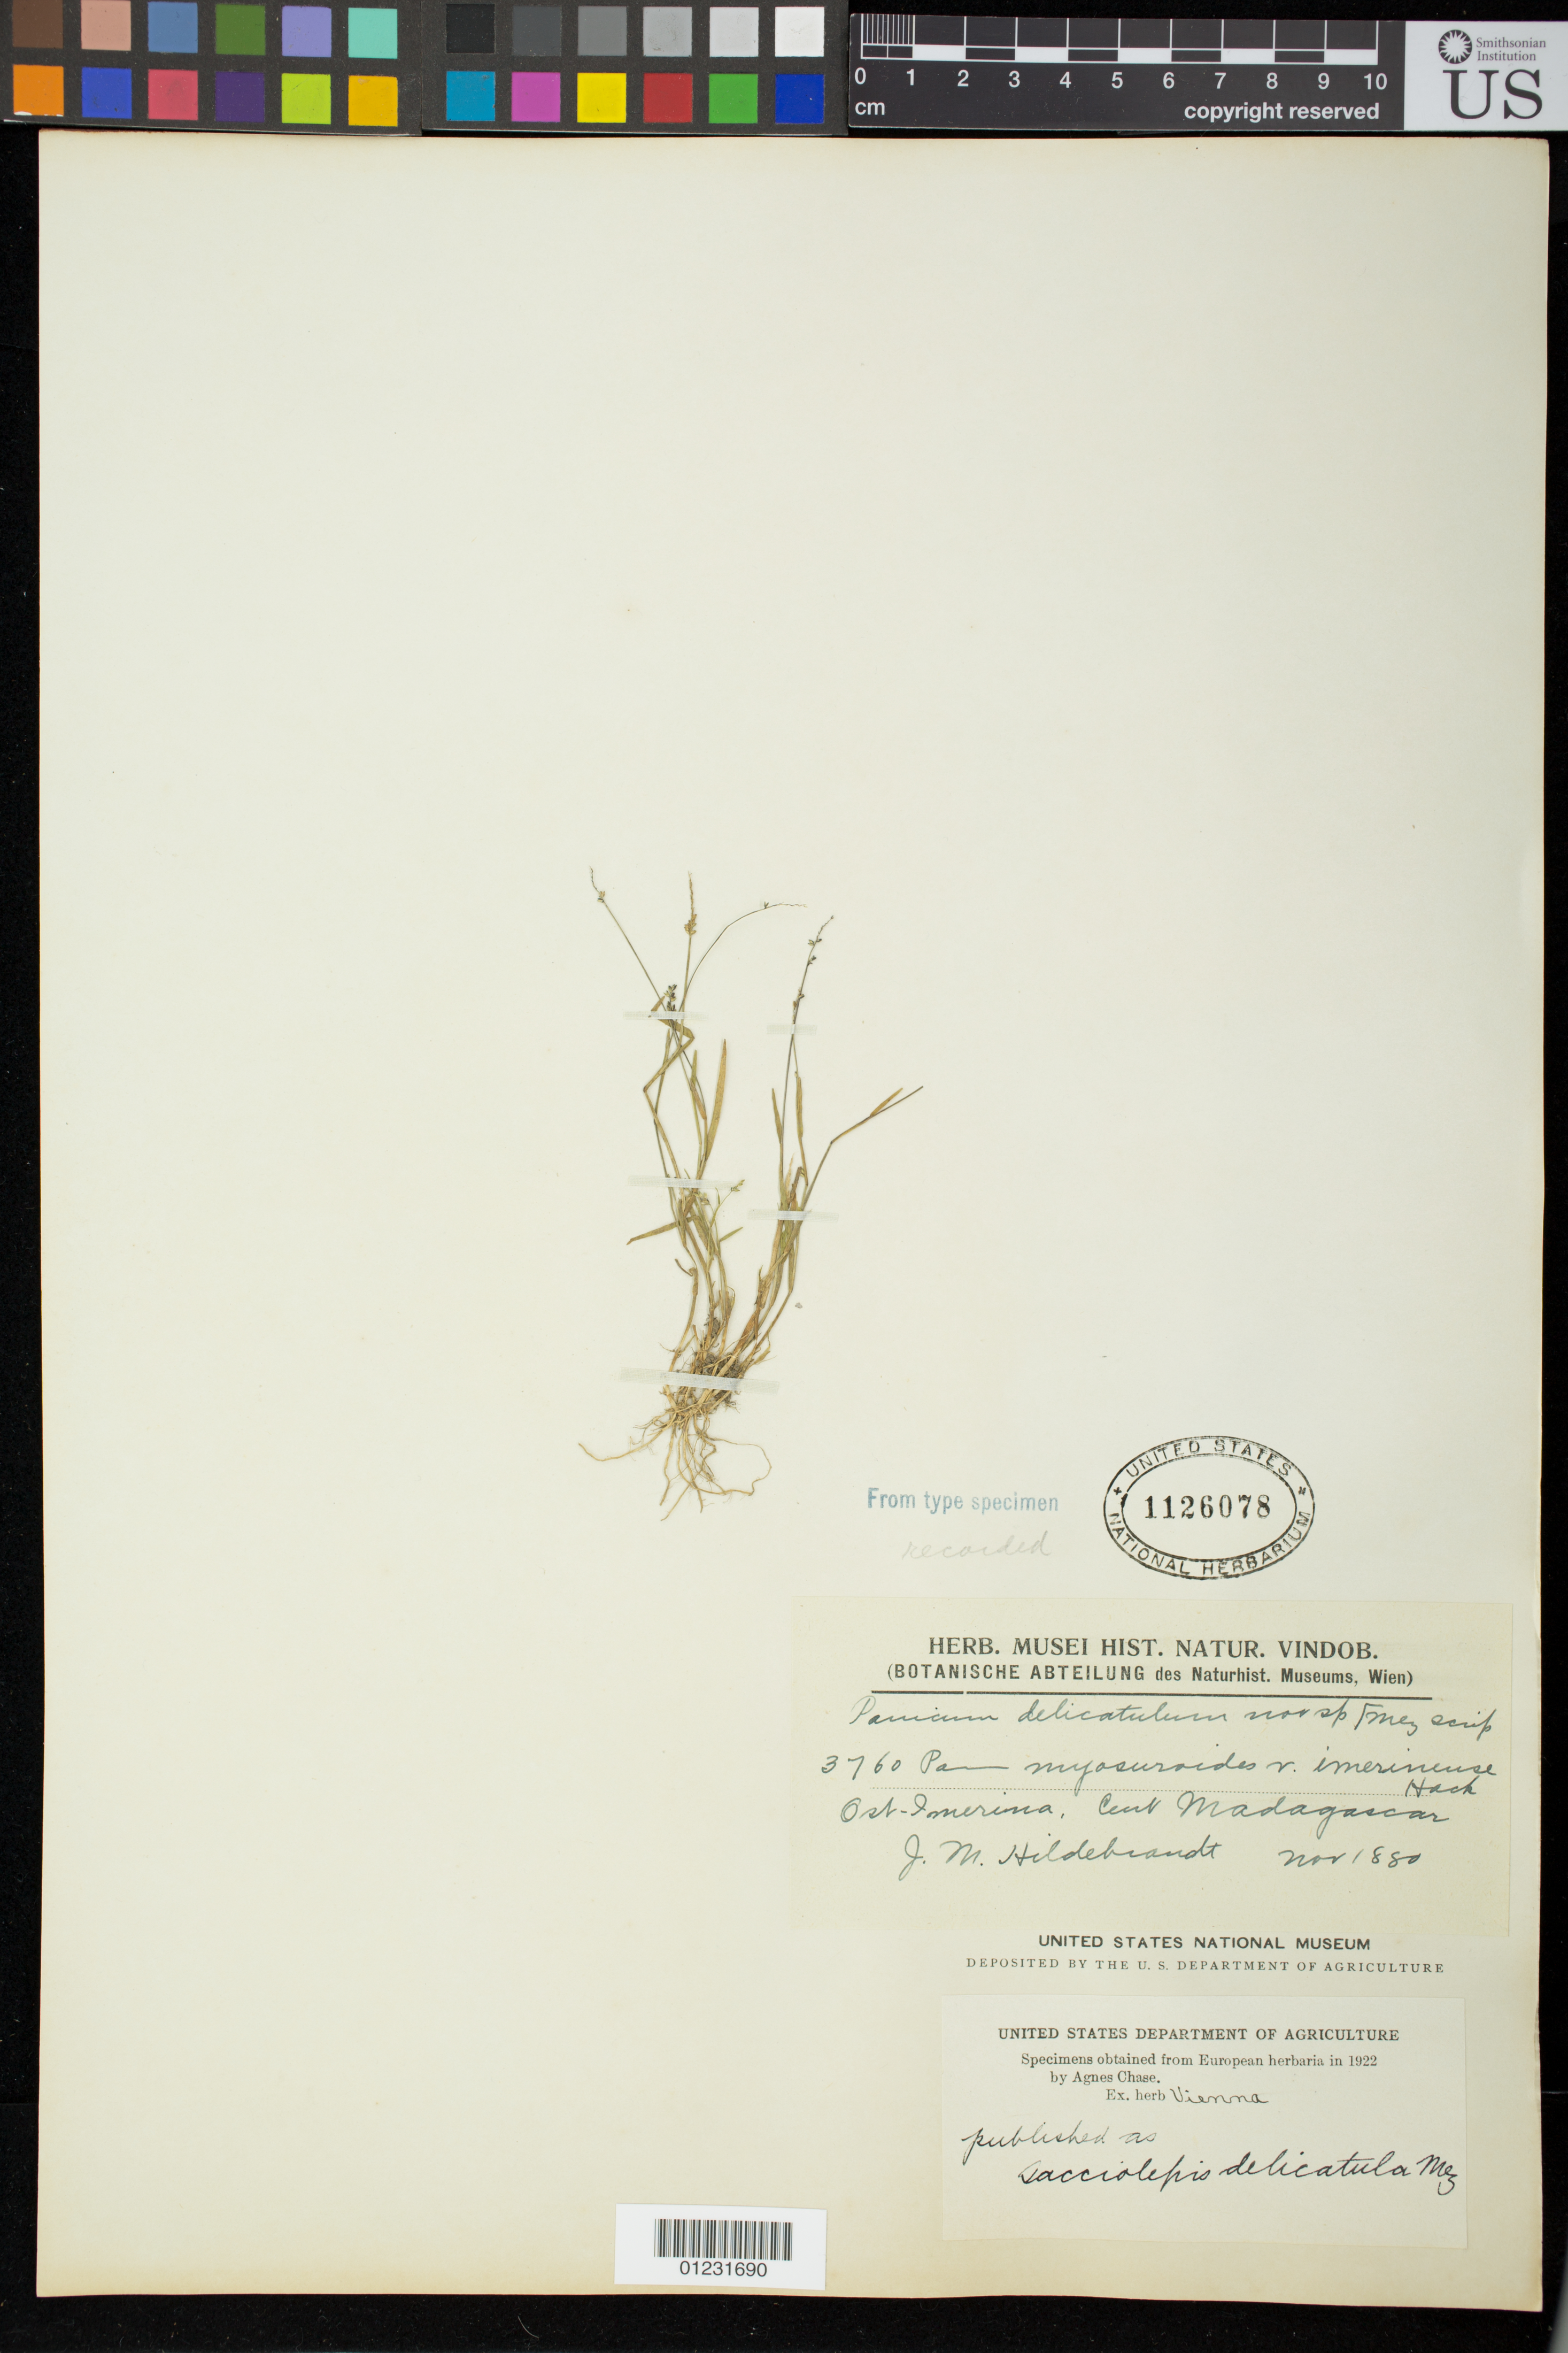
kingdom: Plantae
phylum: Tracheophyta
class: Liliopsida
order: Poales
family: Poaceae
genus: Sacciolepis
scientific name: Sacciolepis delicatula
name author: Mez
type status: Possible Isotype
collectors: J. Hildebrandt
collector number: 3760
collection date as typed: Nov 1880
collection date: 1880-11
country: Madagascar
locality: Ost.-Imerina.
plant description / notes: Fragmentary material of type specimen ex herb. Vienna.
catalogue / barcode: US 1126078